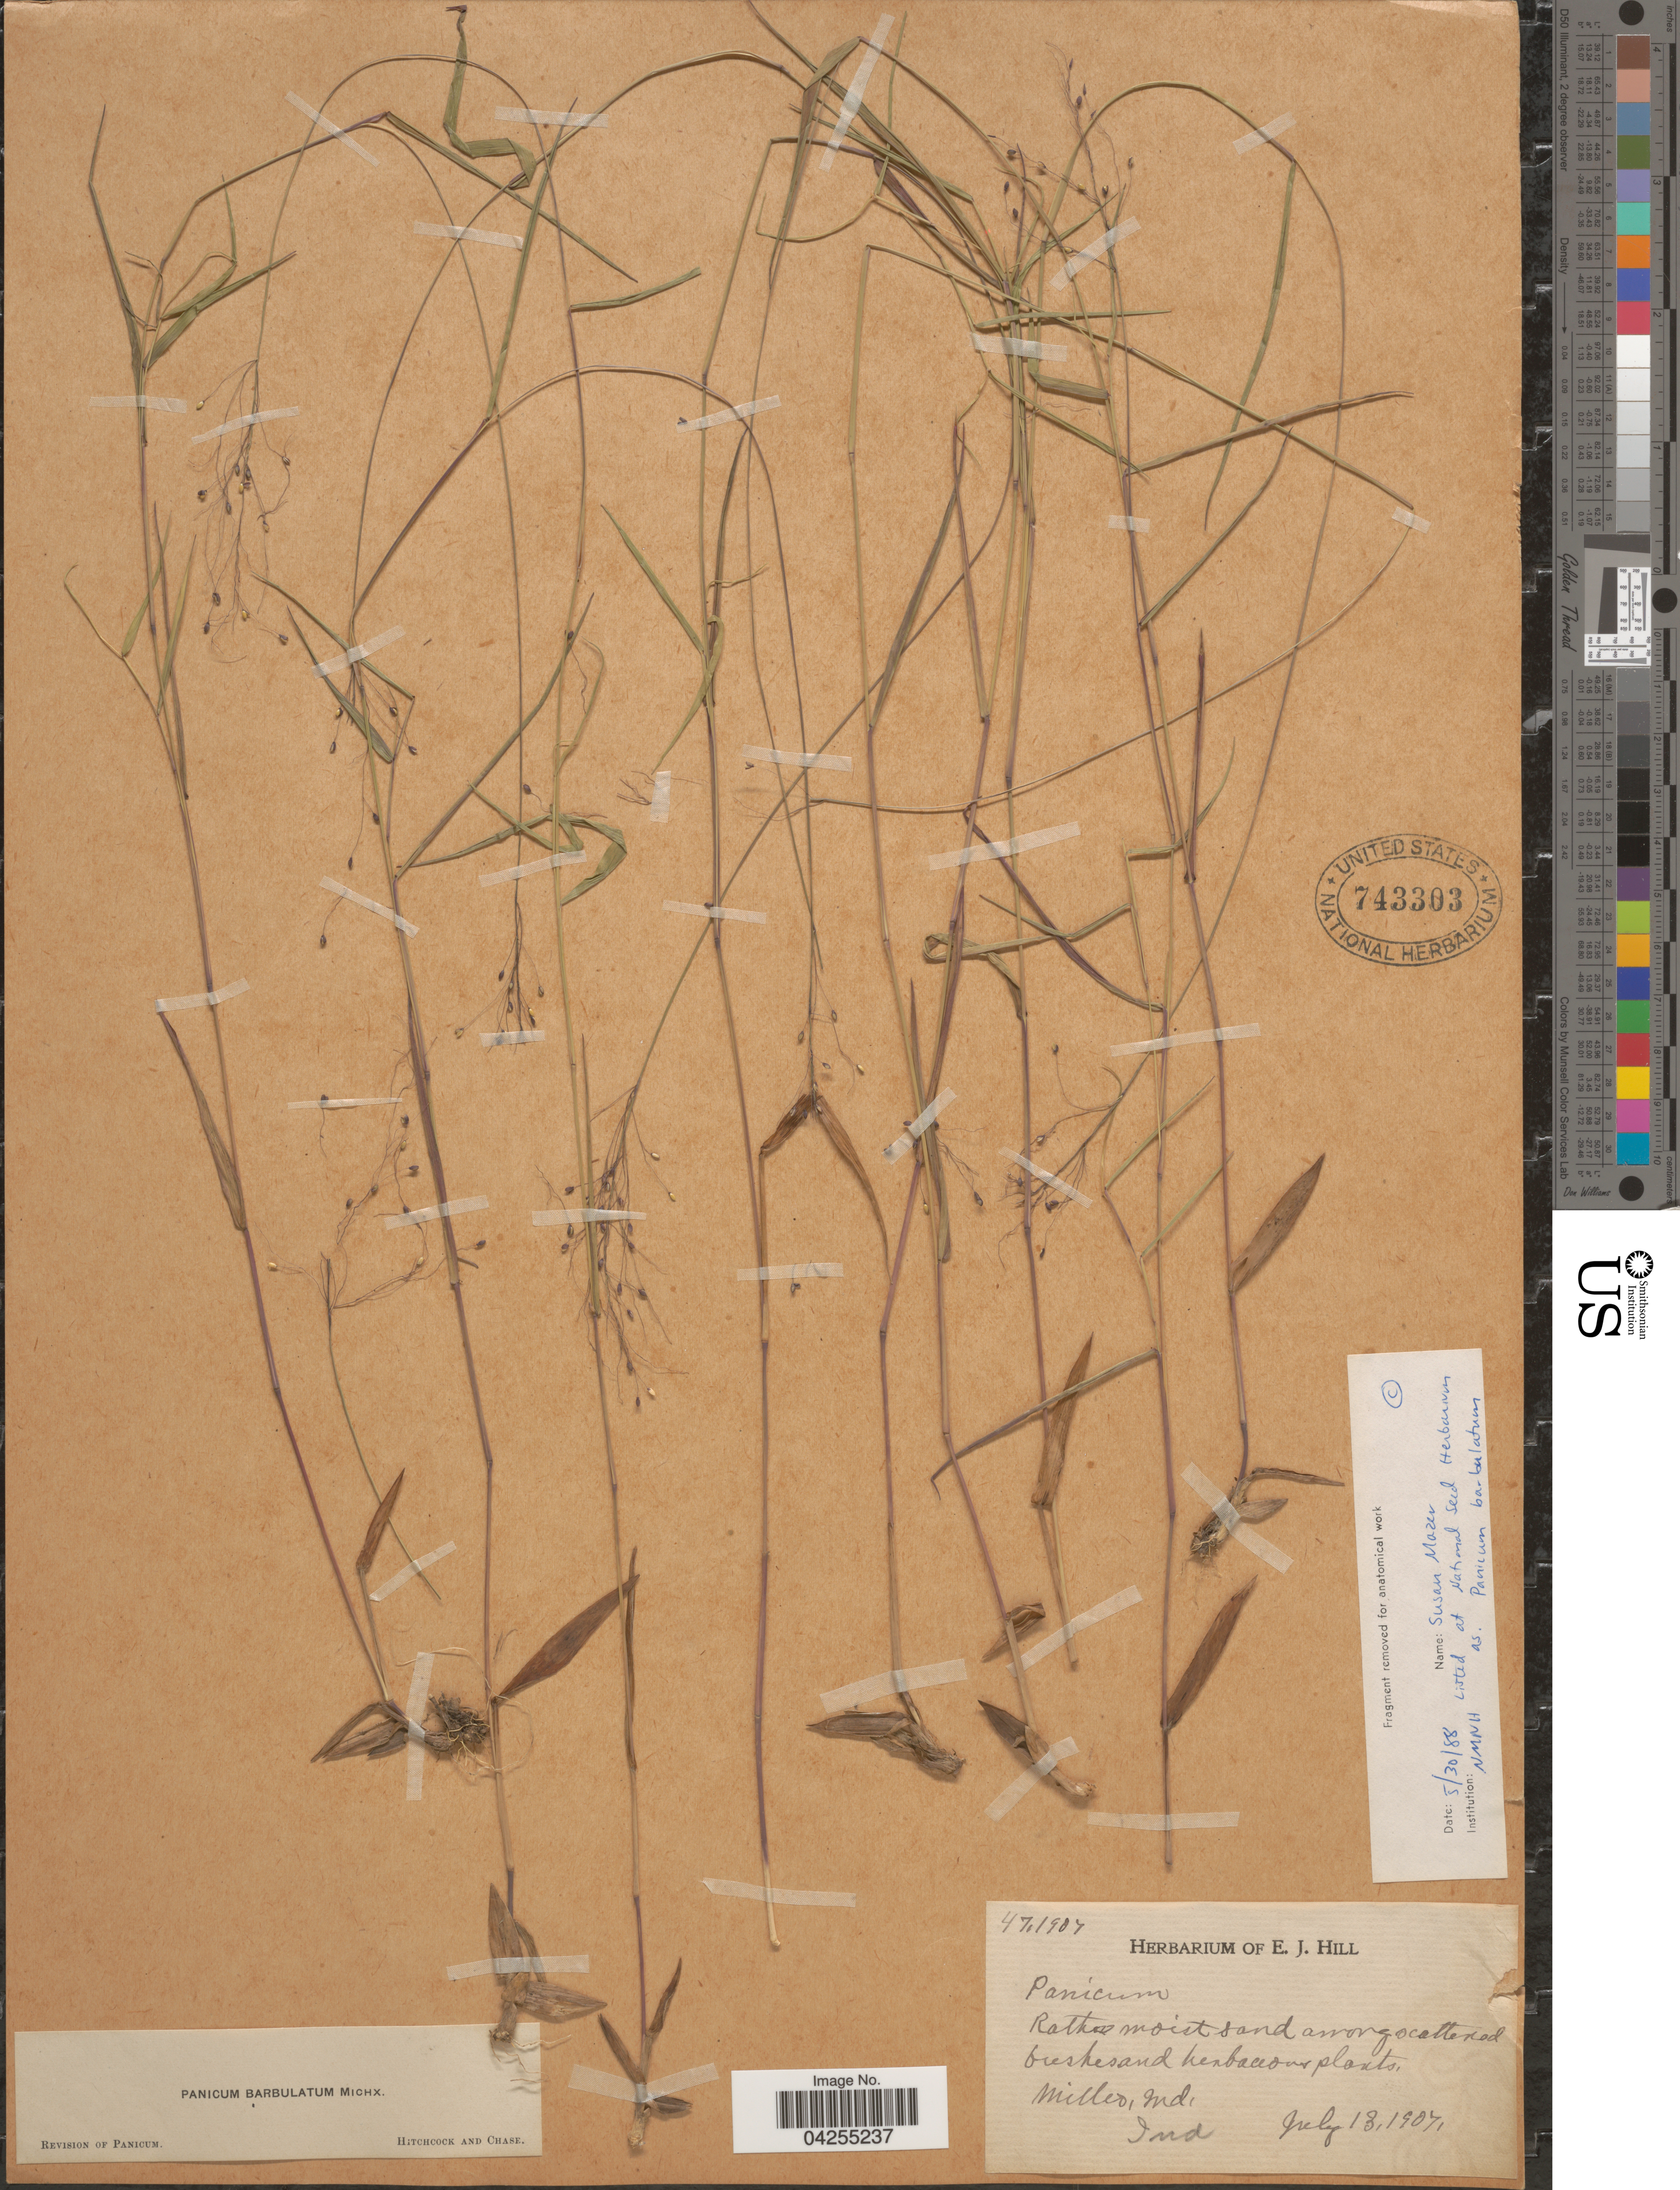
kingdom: Plantae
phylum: Tracheophyta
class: Liliopsida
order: Poales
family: Poaceae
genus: Dichanthelium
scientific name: Dichanthelium dichotomum var. dichotomum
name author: (L.) Gould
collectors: E. J. Hill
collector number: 471907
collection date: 1907-07-13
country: United States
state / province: Indiana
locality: Miller.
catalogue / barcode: US 743303